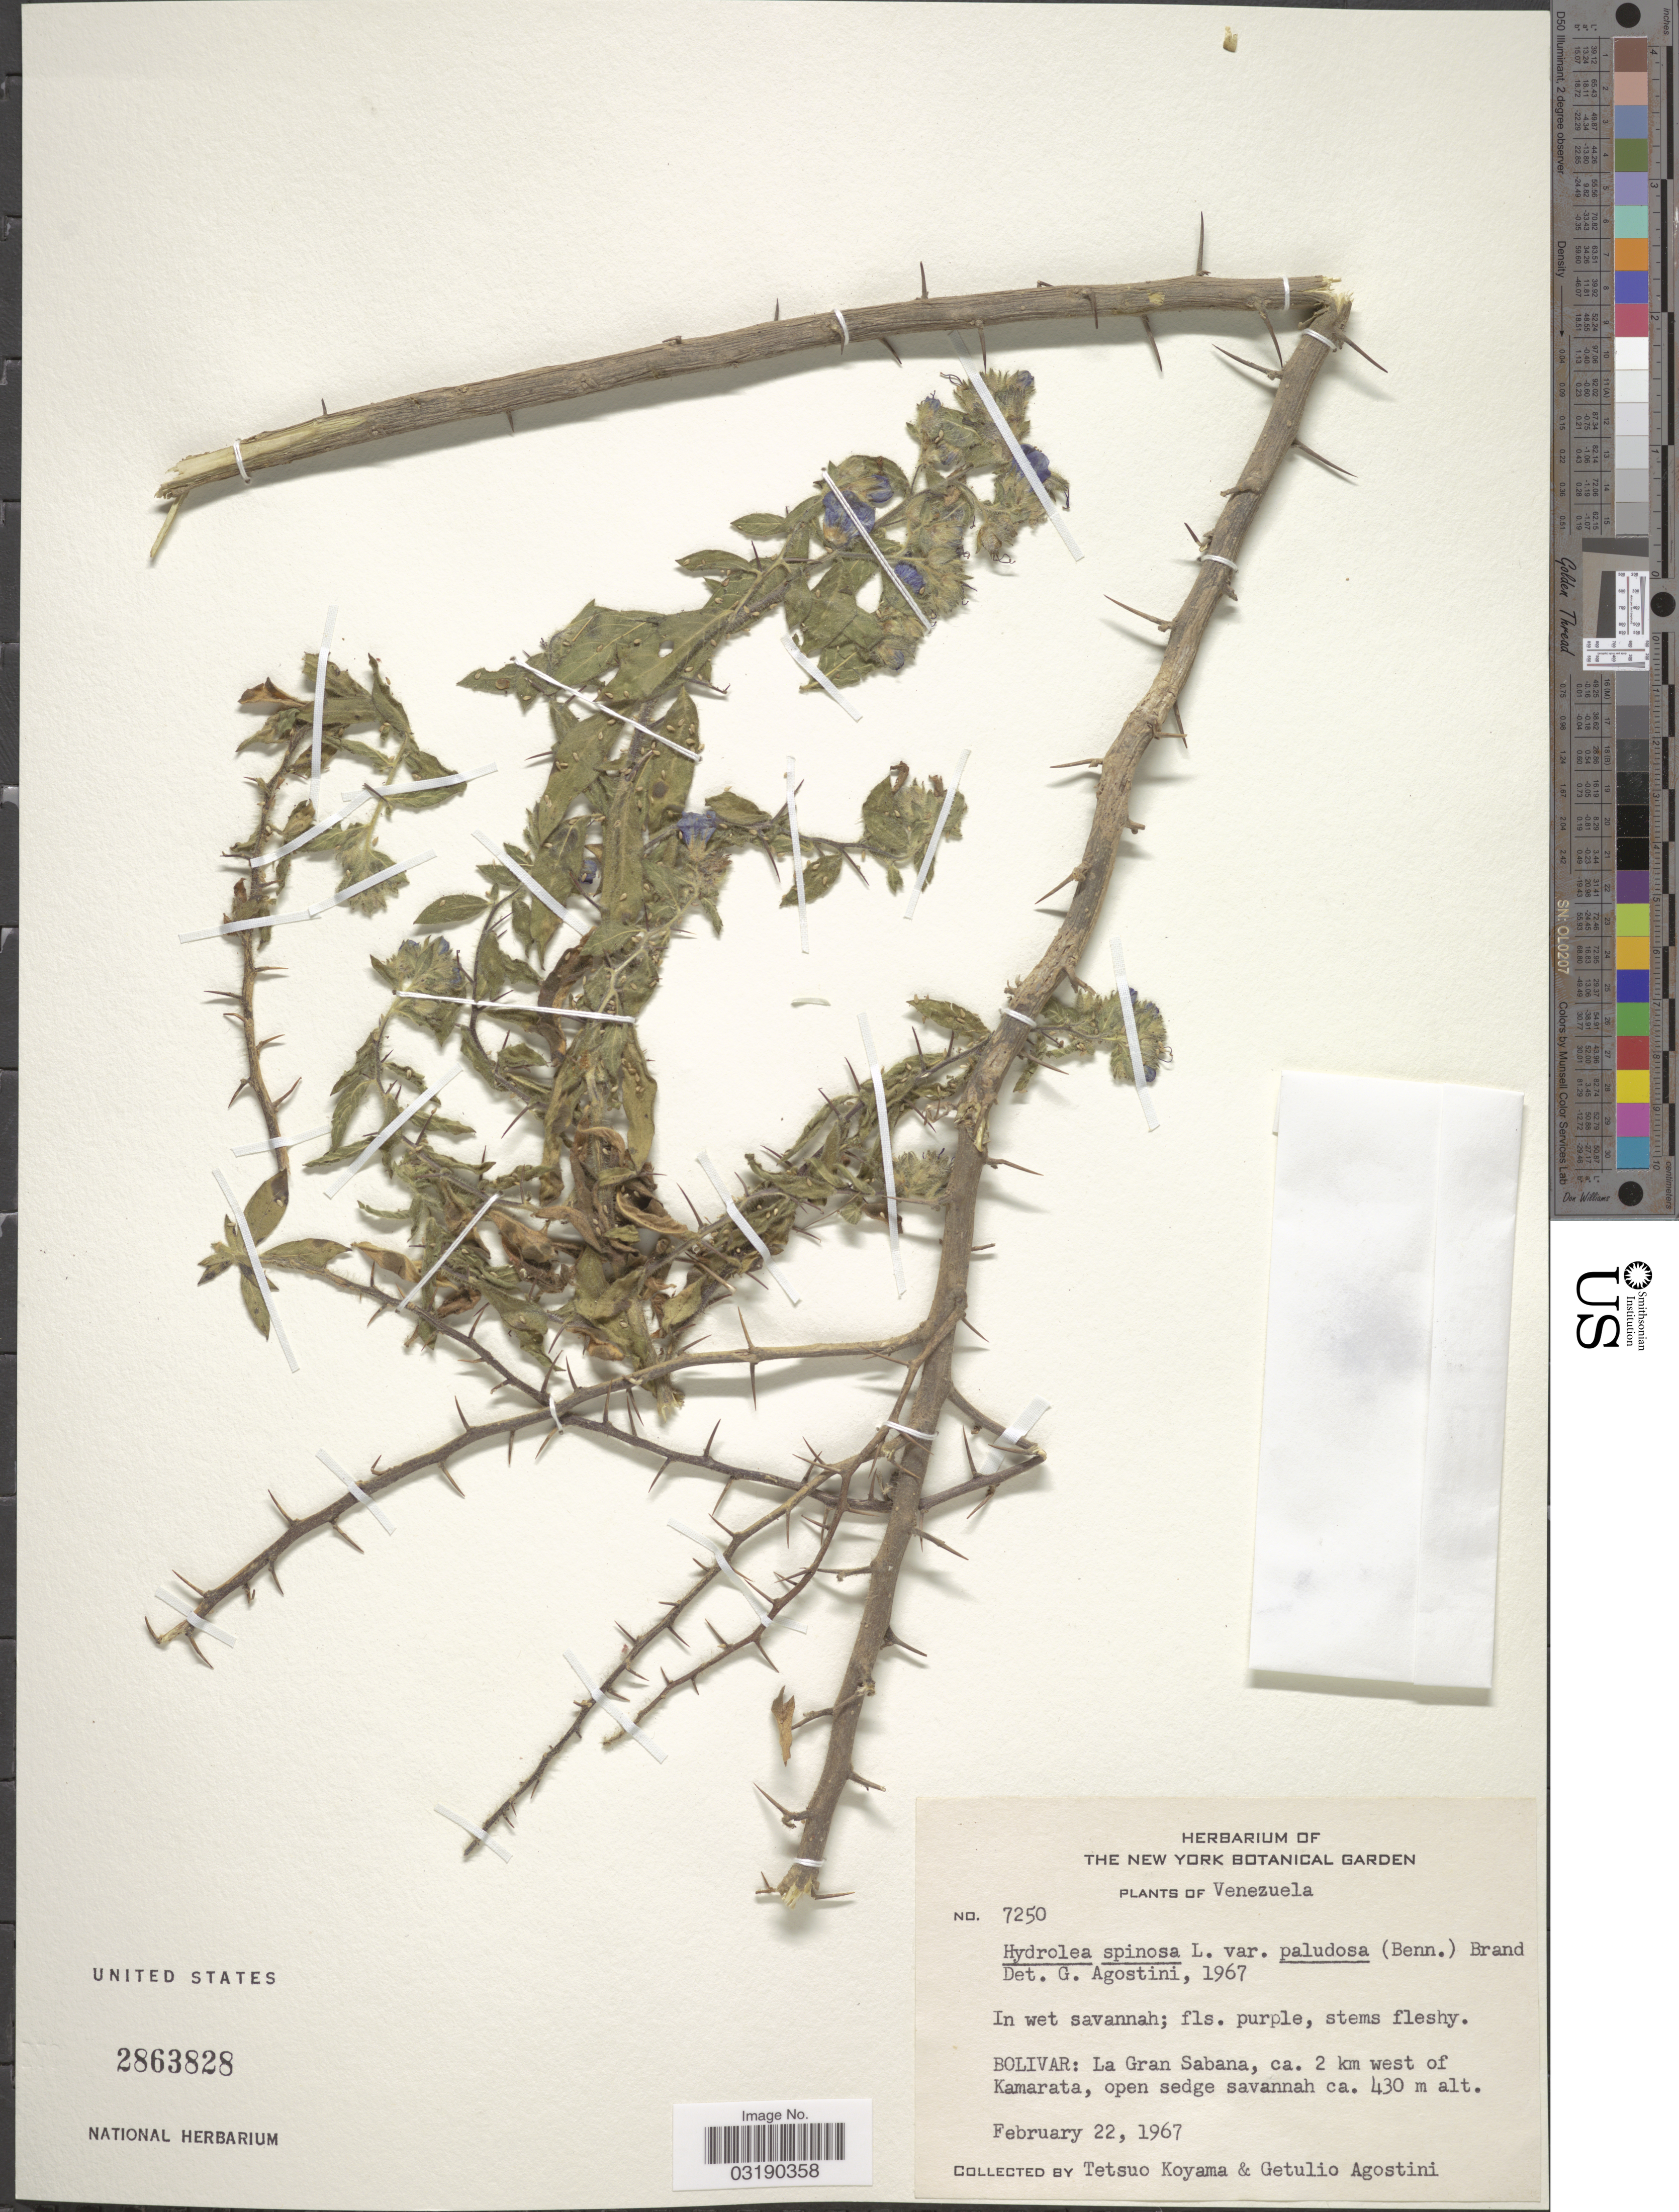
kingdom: Plantae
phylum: Tracheophyta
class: Magnoliopsida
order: Solanales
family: Hydroleaceae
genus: Hydrolea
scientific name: Hydrolea spinosa var. spinosa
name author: L.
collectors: T. Koyama & G. Agostini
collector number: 7250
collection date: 1967-02-22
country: Venezuela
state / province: Bolivar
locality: La Gran Sabana, ca. 2 km west of Kamarata, open sedge savannah.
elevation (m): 430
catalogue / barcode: US 2863828